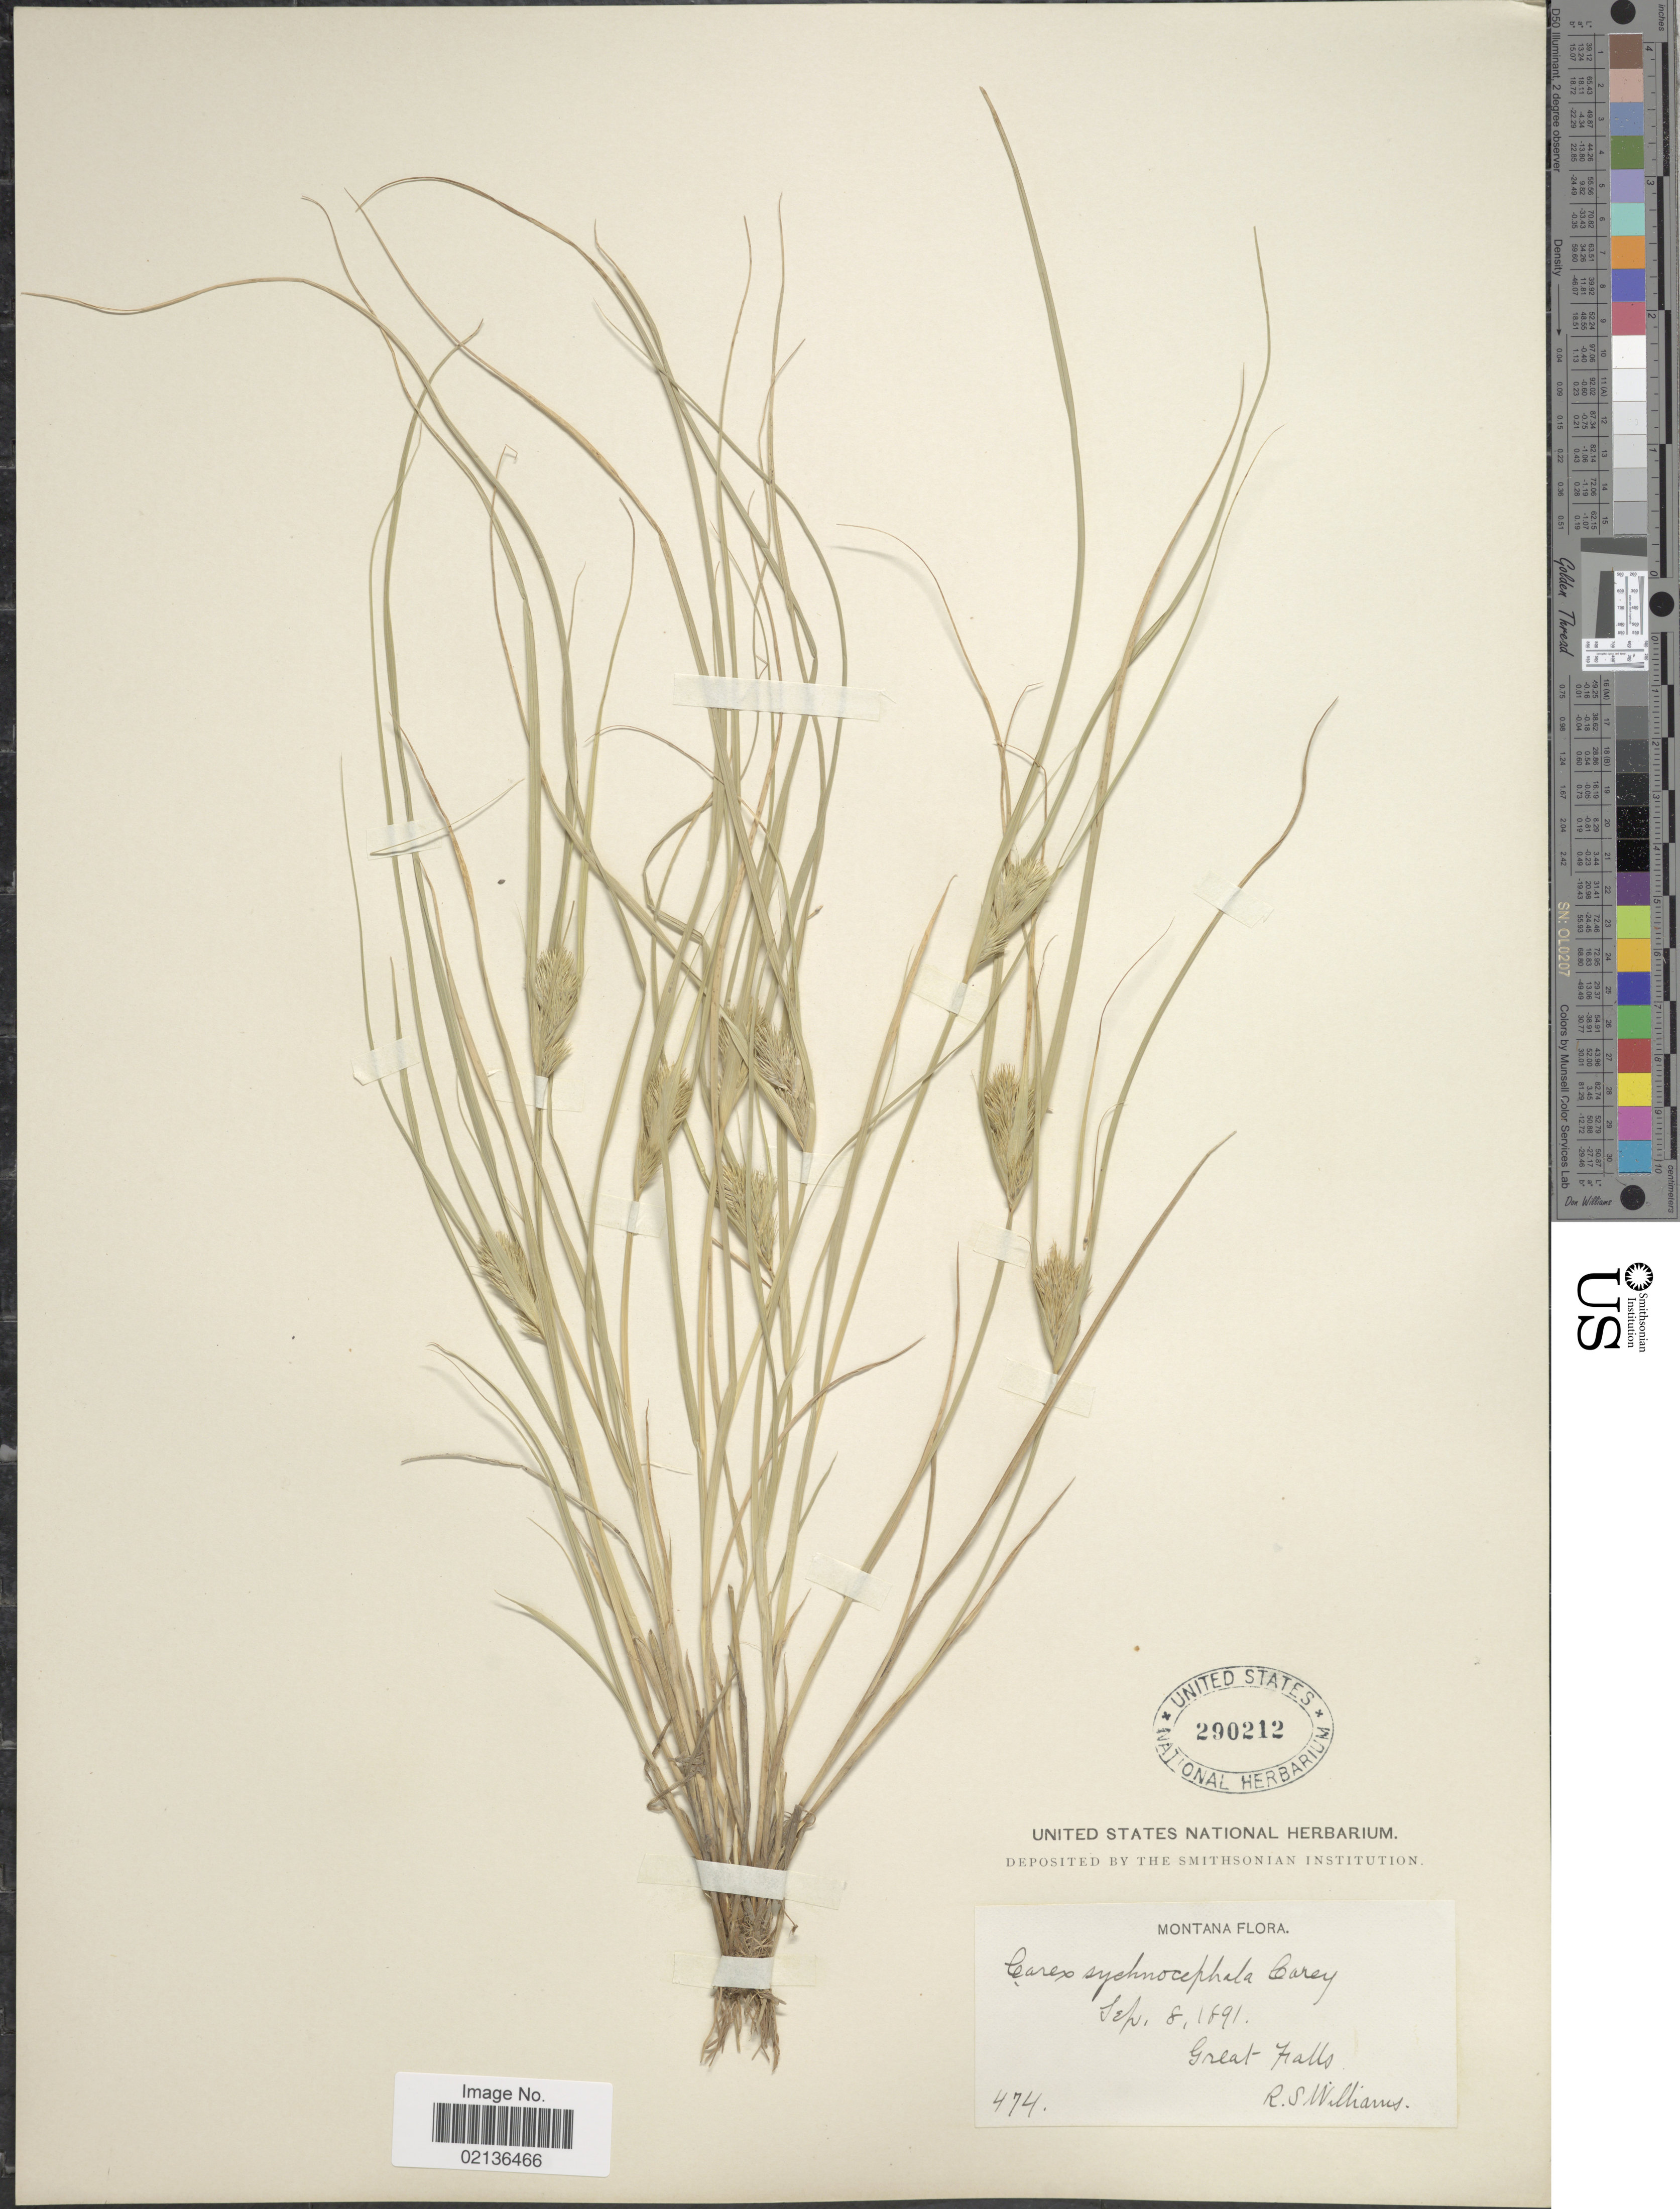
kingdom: Plantae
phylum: Tracheophyta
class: Liliopsida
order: Poales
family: Cyperaceae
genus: Carex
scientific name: Carex sychnocephala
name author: J. Carey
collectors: R. S. Williams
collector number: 474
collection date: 1891-09-08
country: United States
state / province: Montana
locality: Great Falls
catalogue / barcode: US 290212